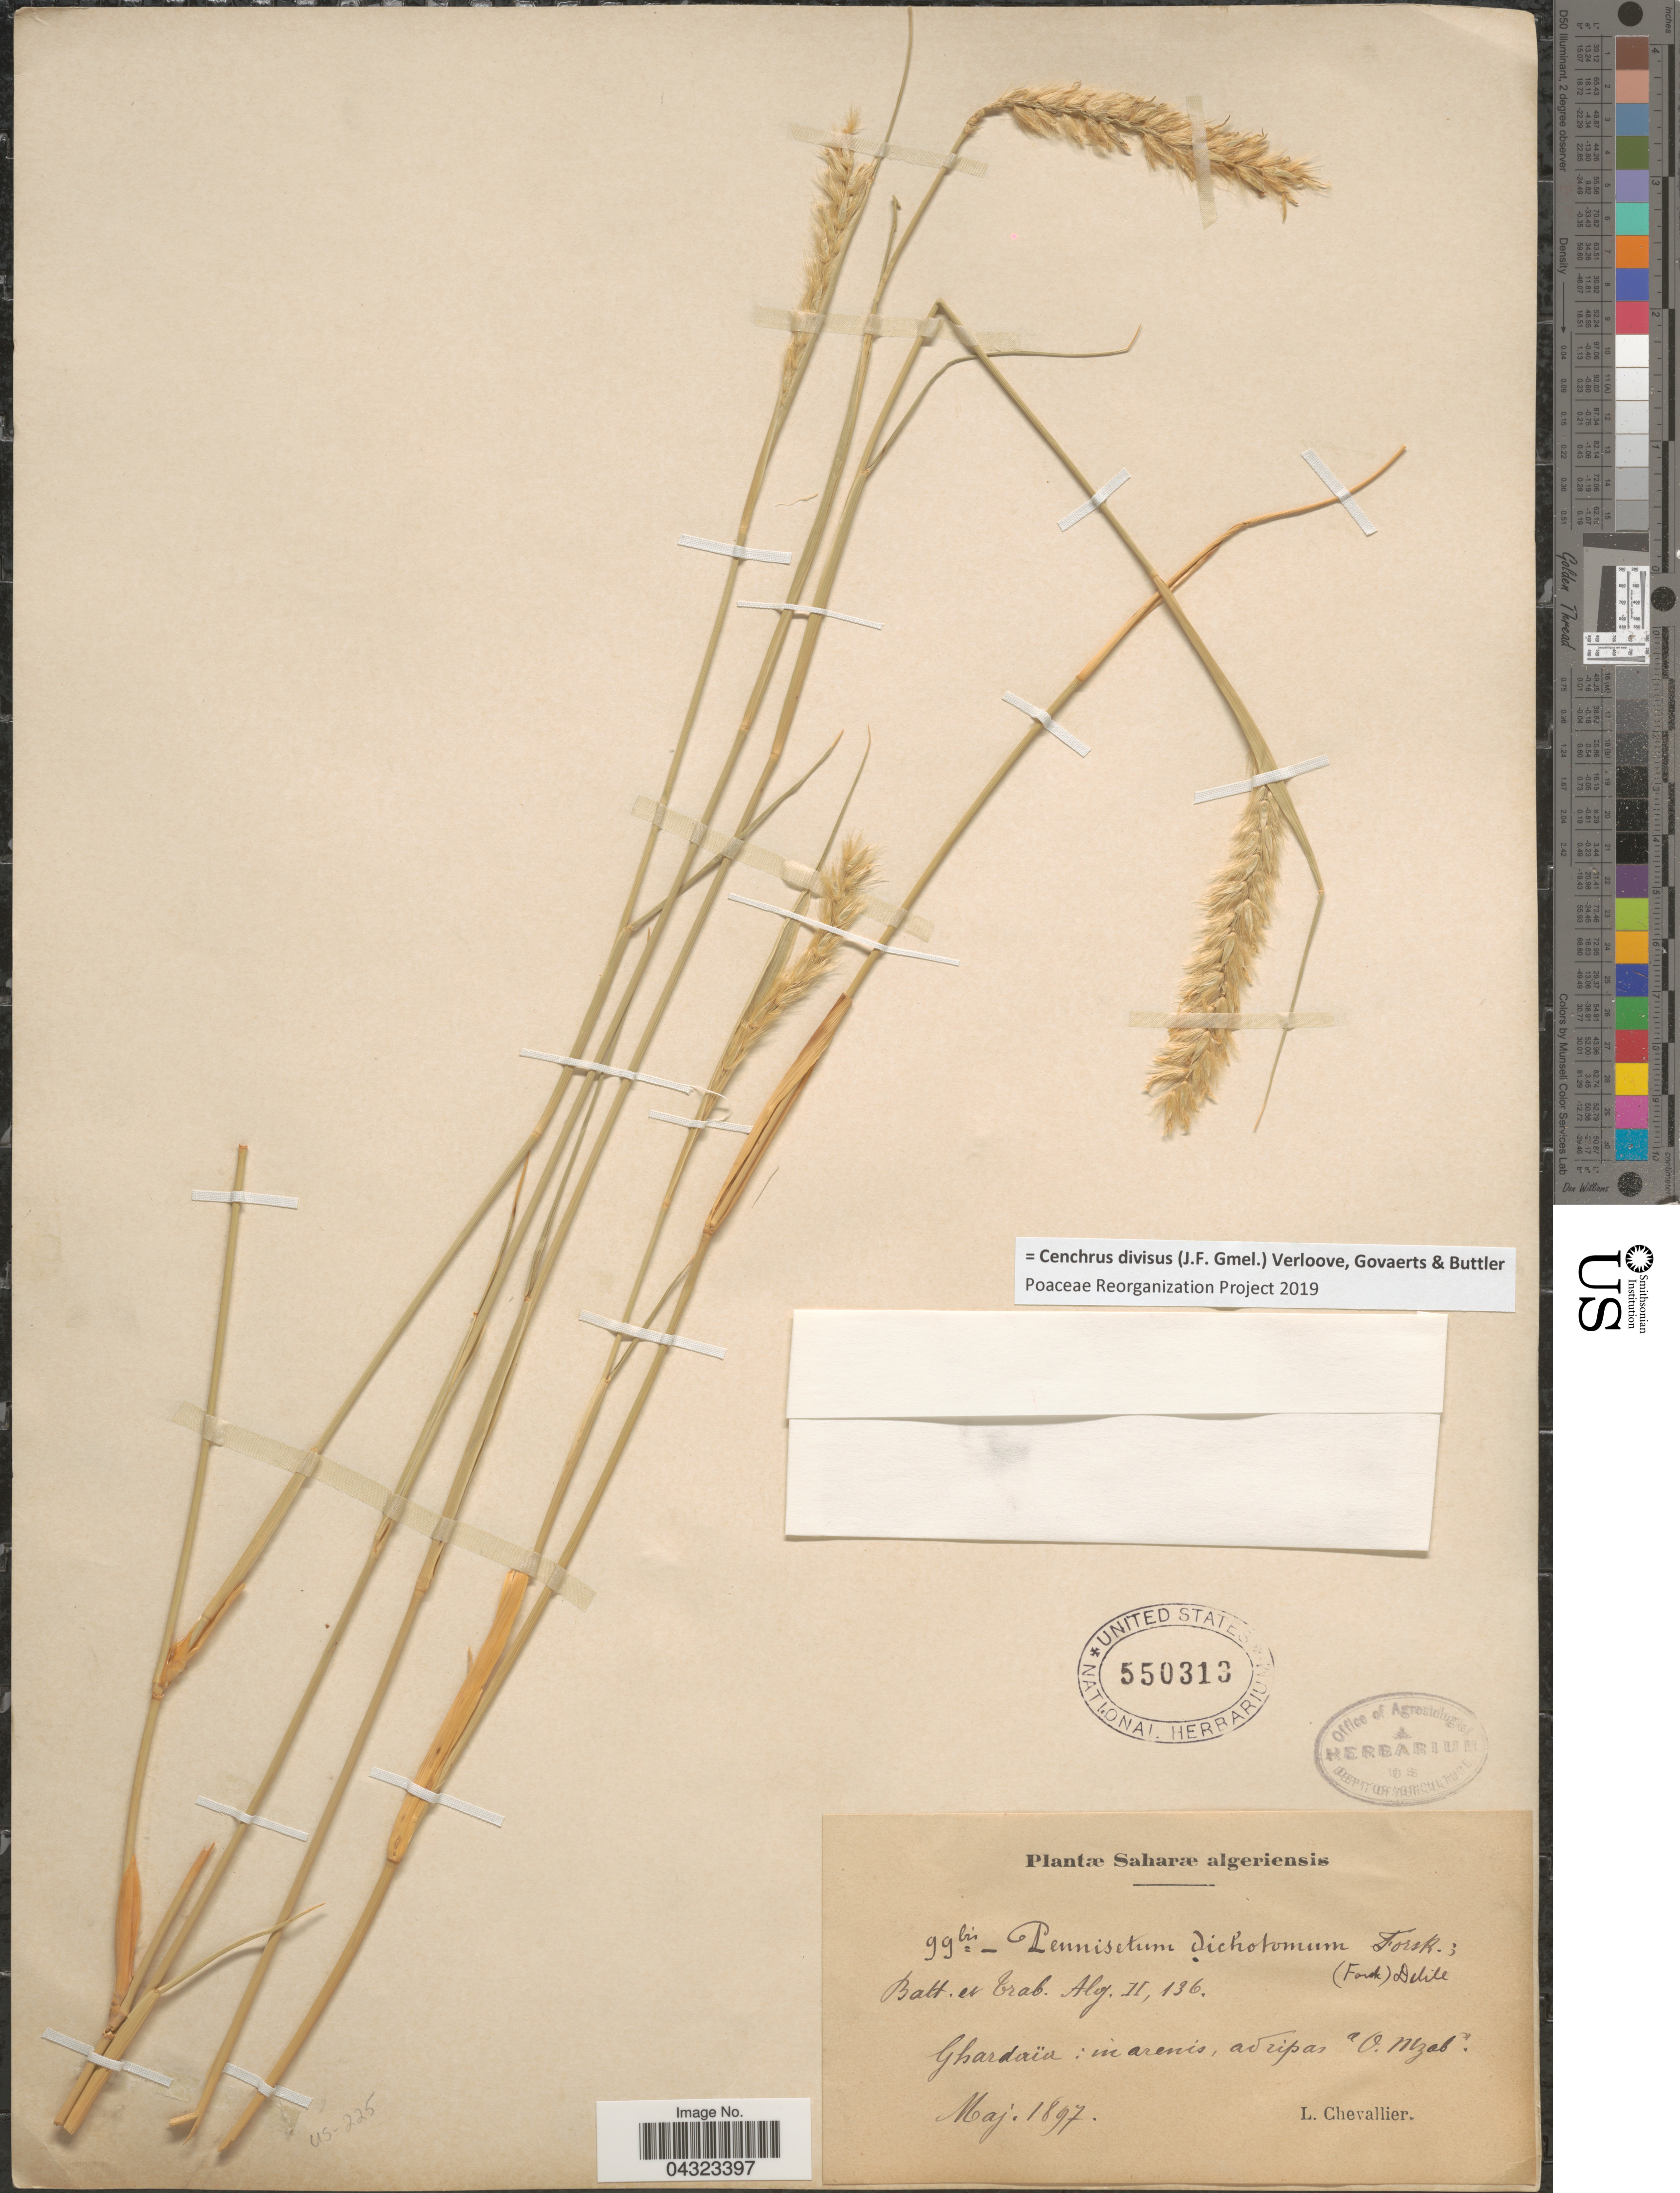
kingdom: Plantae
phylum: Tracheophyta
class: Liliopsida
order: Poales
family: Poaceae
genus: Cenchrus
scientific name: Cenchrus divisus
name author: (J.F. Gmel.) Verloove et al.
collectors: L. Chevallier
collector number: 99bis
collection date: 1897-05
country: Algeria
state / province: Ghardaïa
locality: Saharæ algeriensis. In arenis, ad ripas "O.Mzab".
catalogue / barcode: US 550313